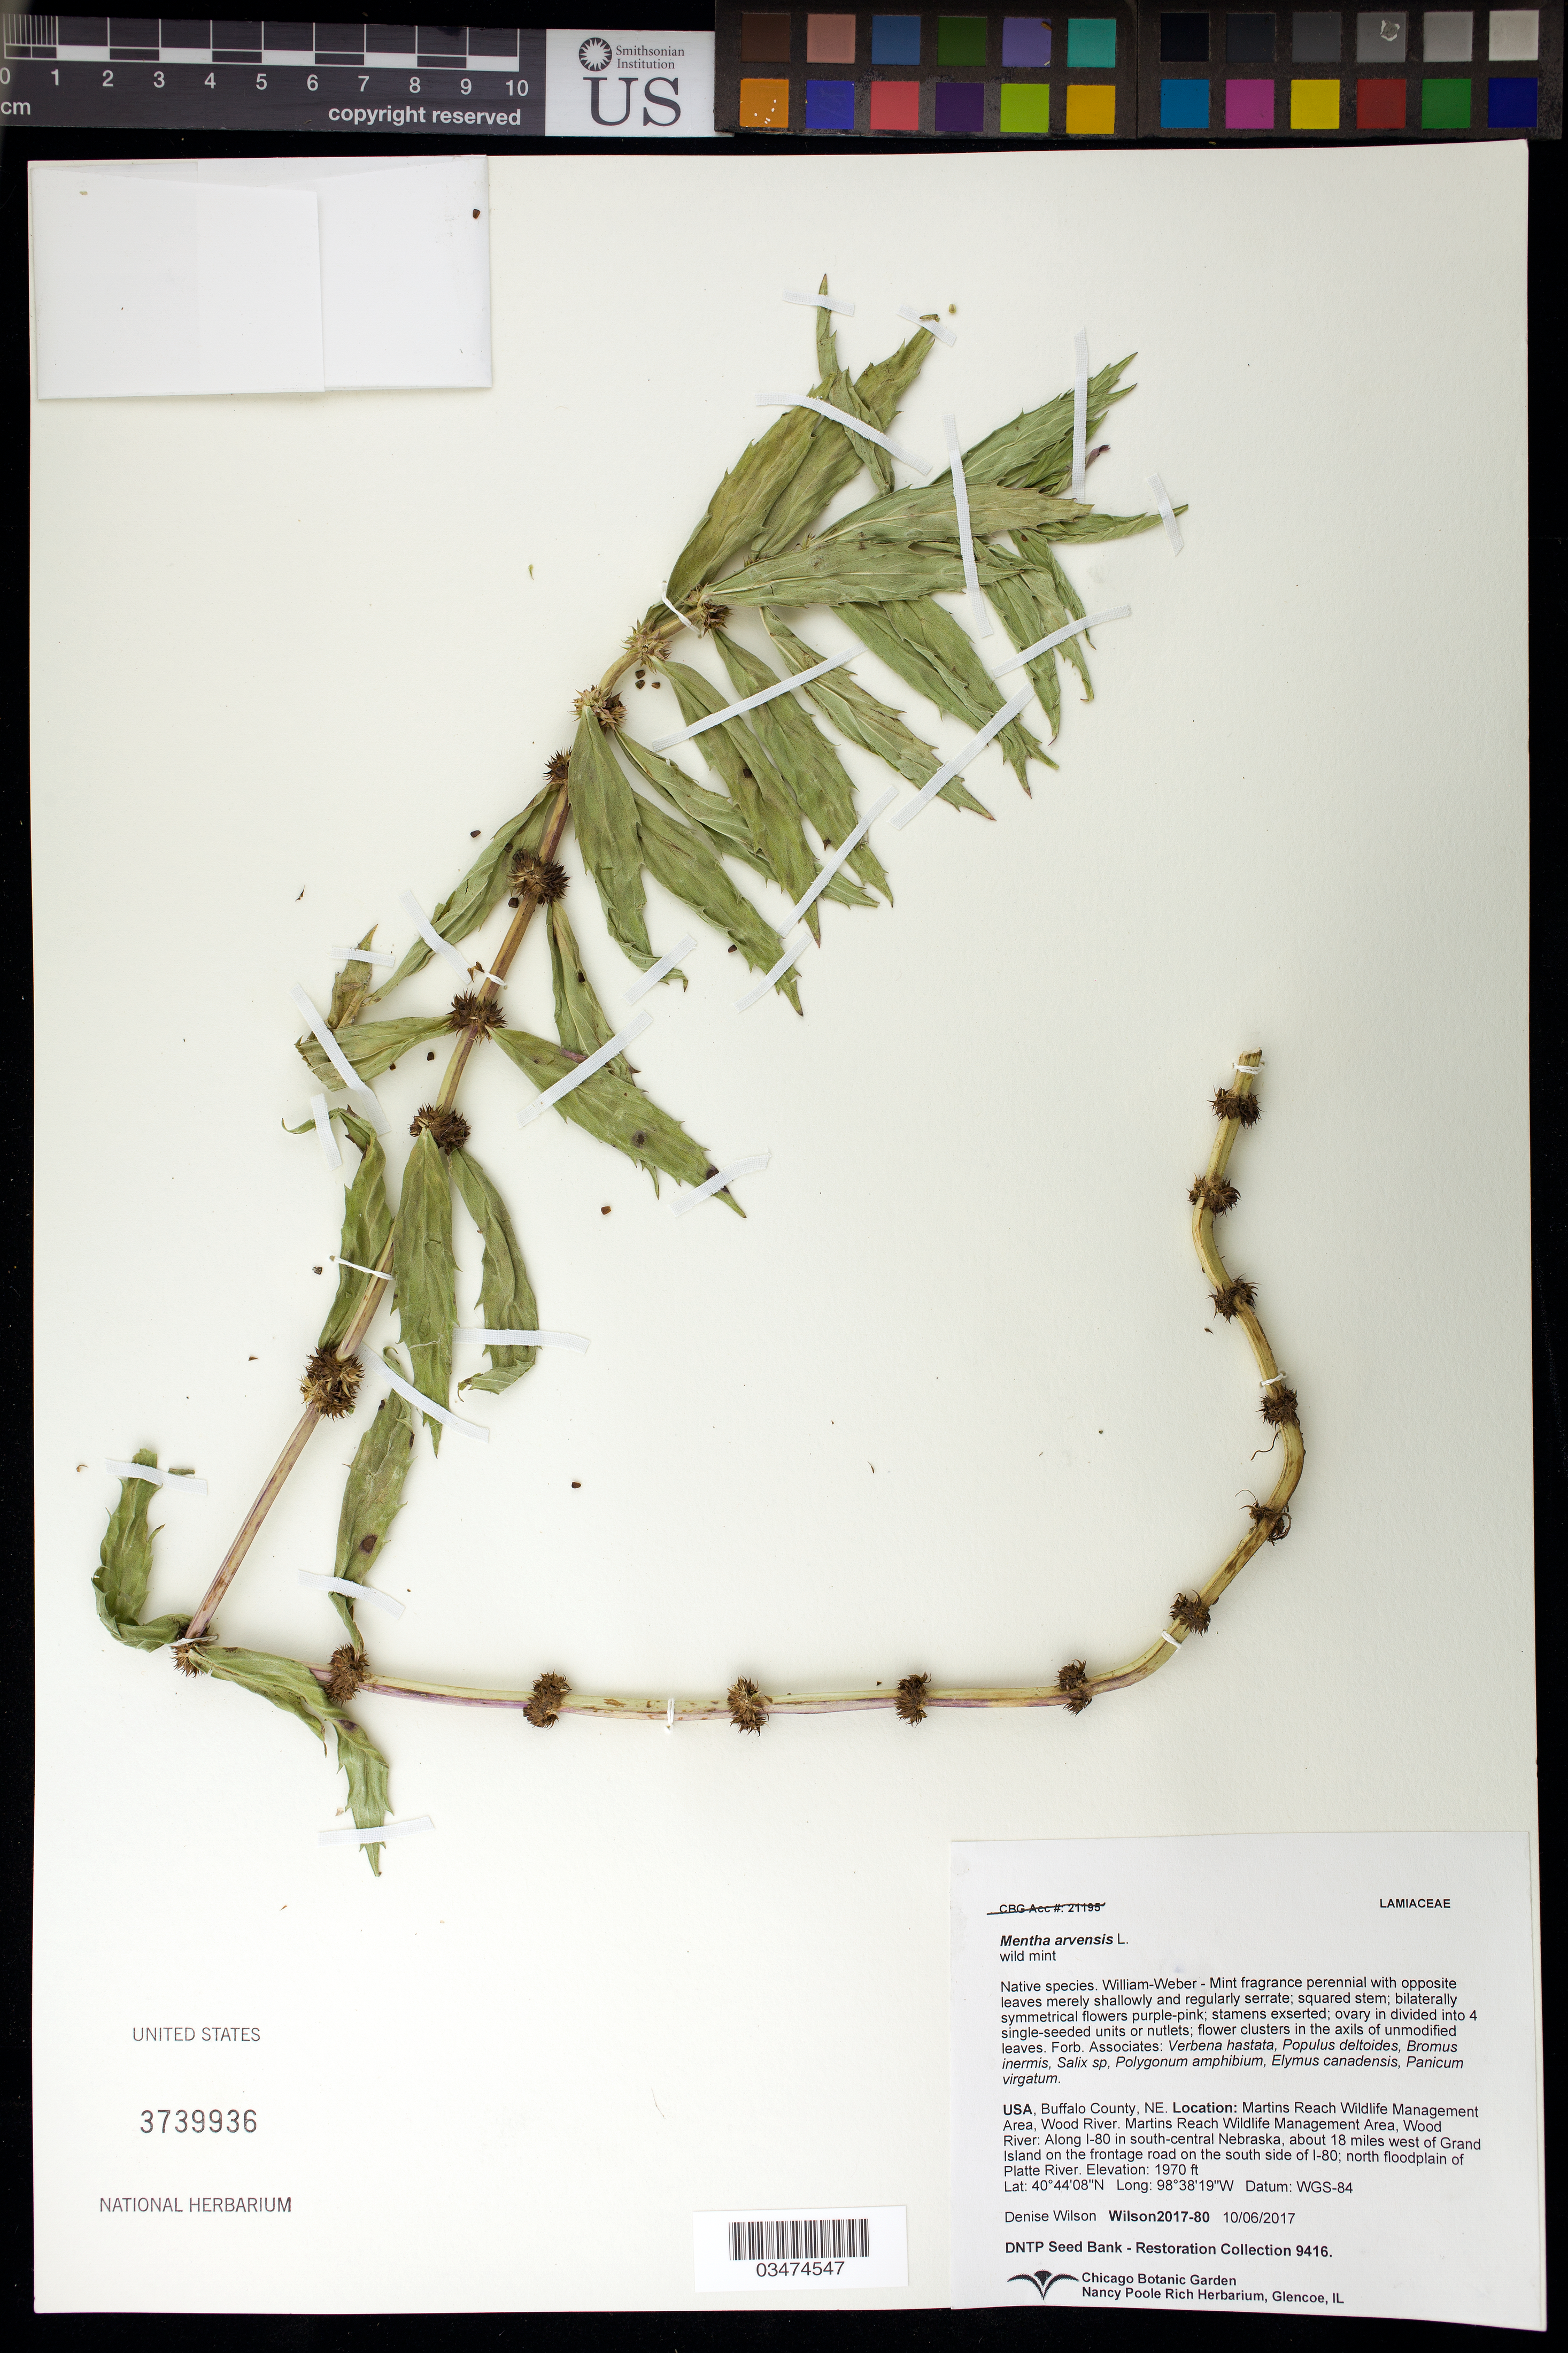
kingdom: Plantae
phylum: Tracheophyta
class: Magnoliopsida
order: Lamiales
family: Lamiaceae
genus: Mentha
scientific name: Mentha arvensis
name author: L.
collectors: D. Wilson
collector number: Wilson2017-80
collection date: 2017-10-06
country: United States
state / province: Nebraska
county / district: Buffalo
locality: Martins Reach Wildlife Management Area, Wood River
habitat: With Verbena hastata, Bromus inermis, Salix sp., ect.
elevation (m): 600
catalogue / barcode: US 3739936